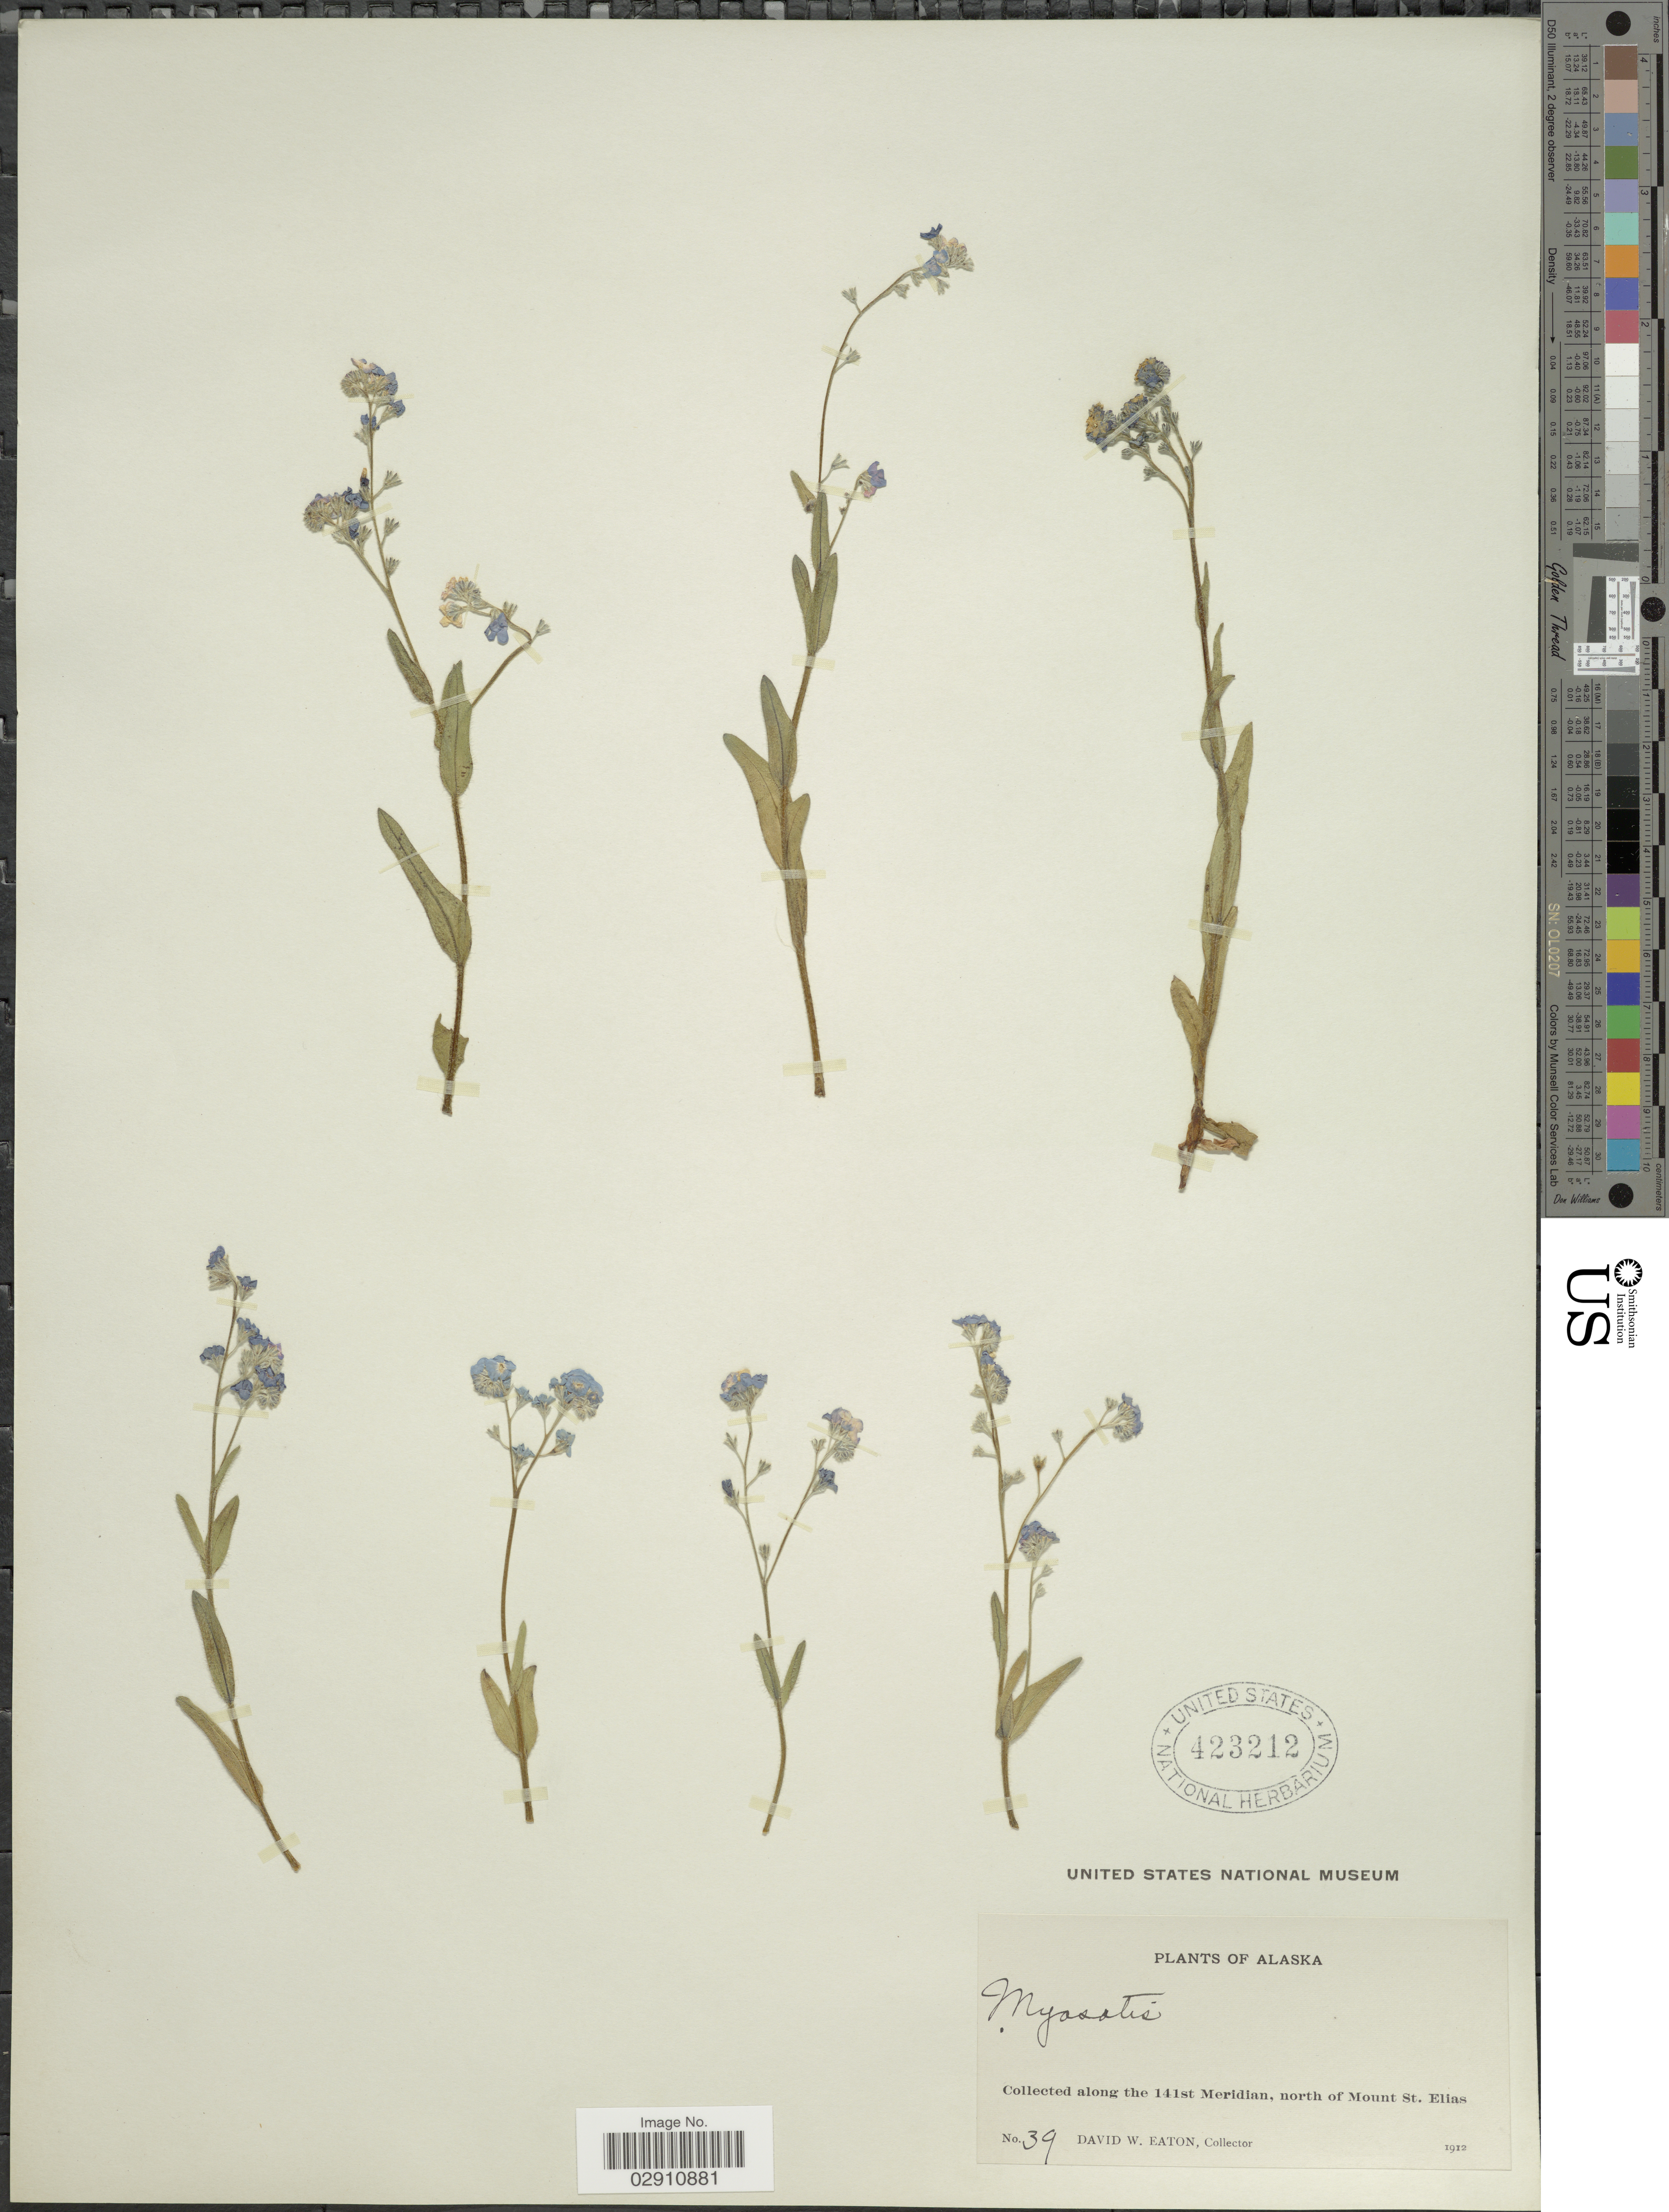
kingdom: Plantae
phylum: Tracheophyta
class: Magnoliopsida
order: Boraginales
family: Boraginaceae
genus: Myosotis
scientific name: Myosotis alpestris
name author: F.W. Schmidt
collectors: D. Eaton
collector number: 39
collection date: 1912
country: United States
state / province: Alaska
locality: Along the 141st Meridian, north of Mount St. Elias.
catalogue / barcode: US 423212